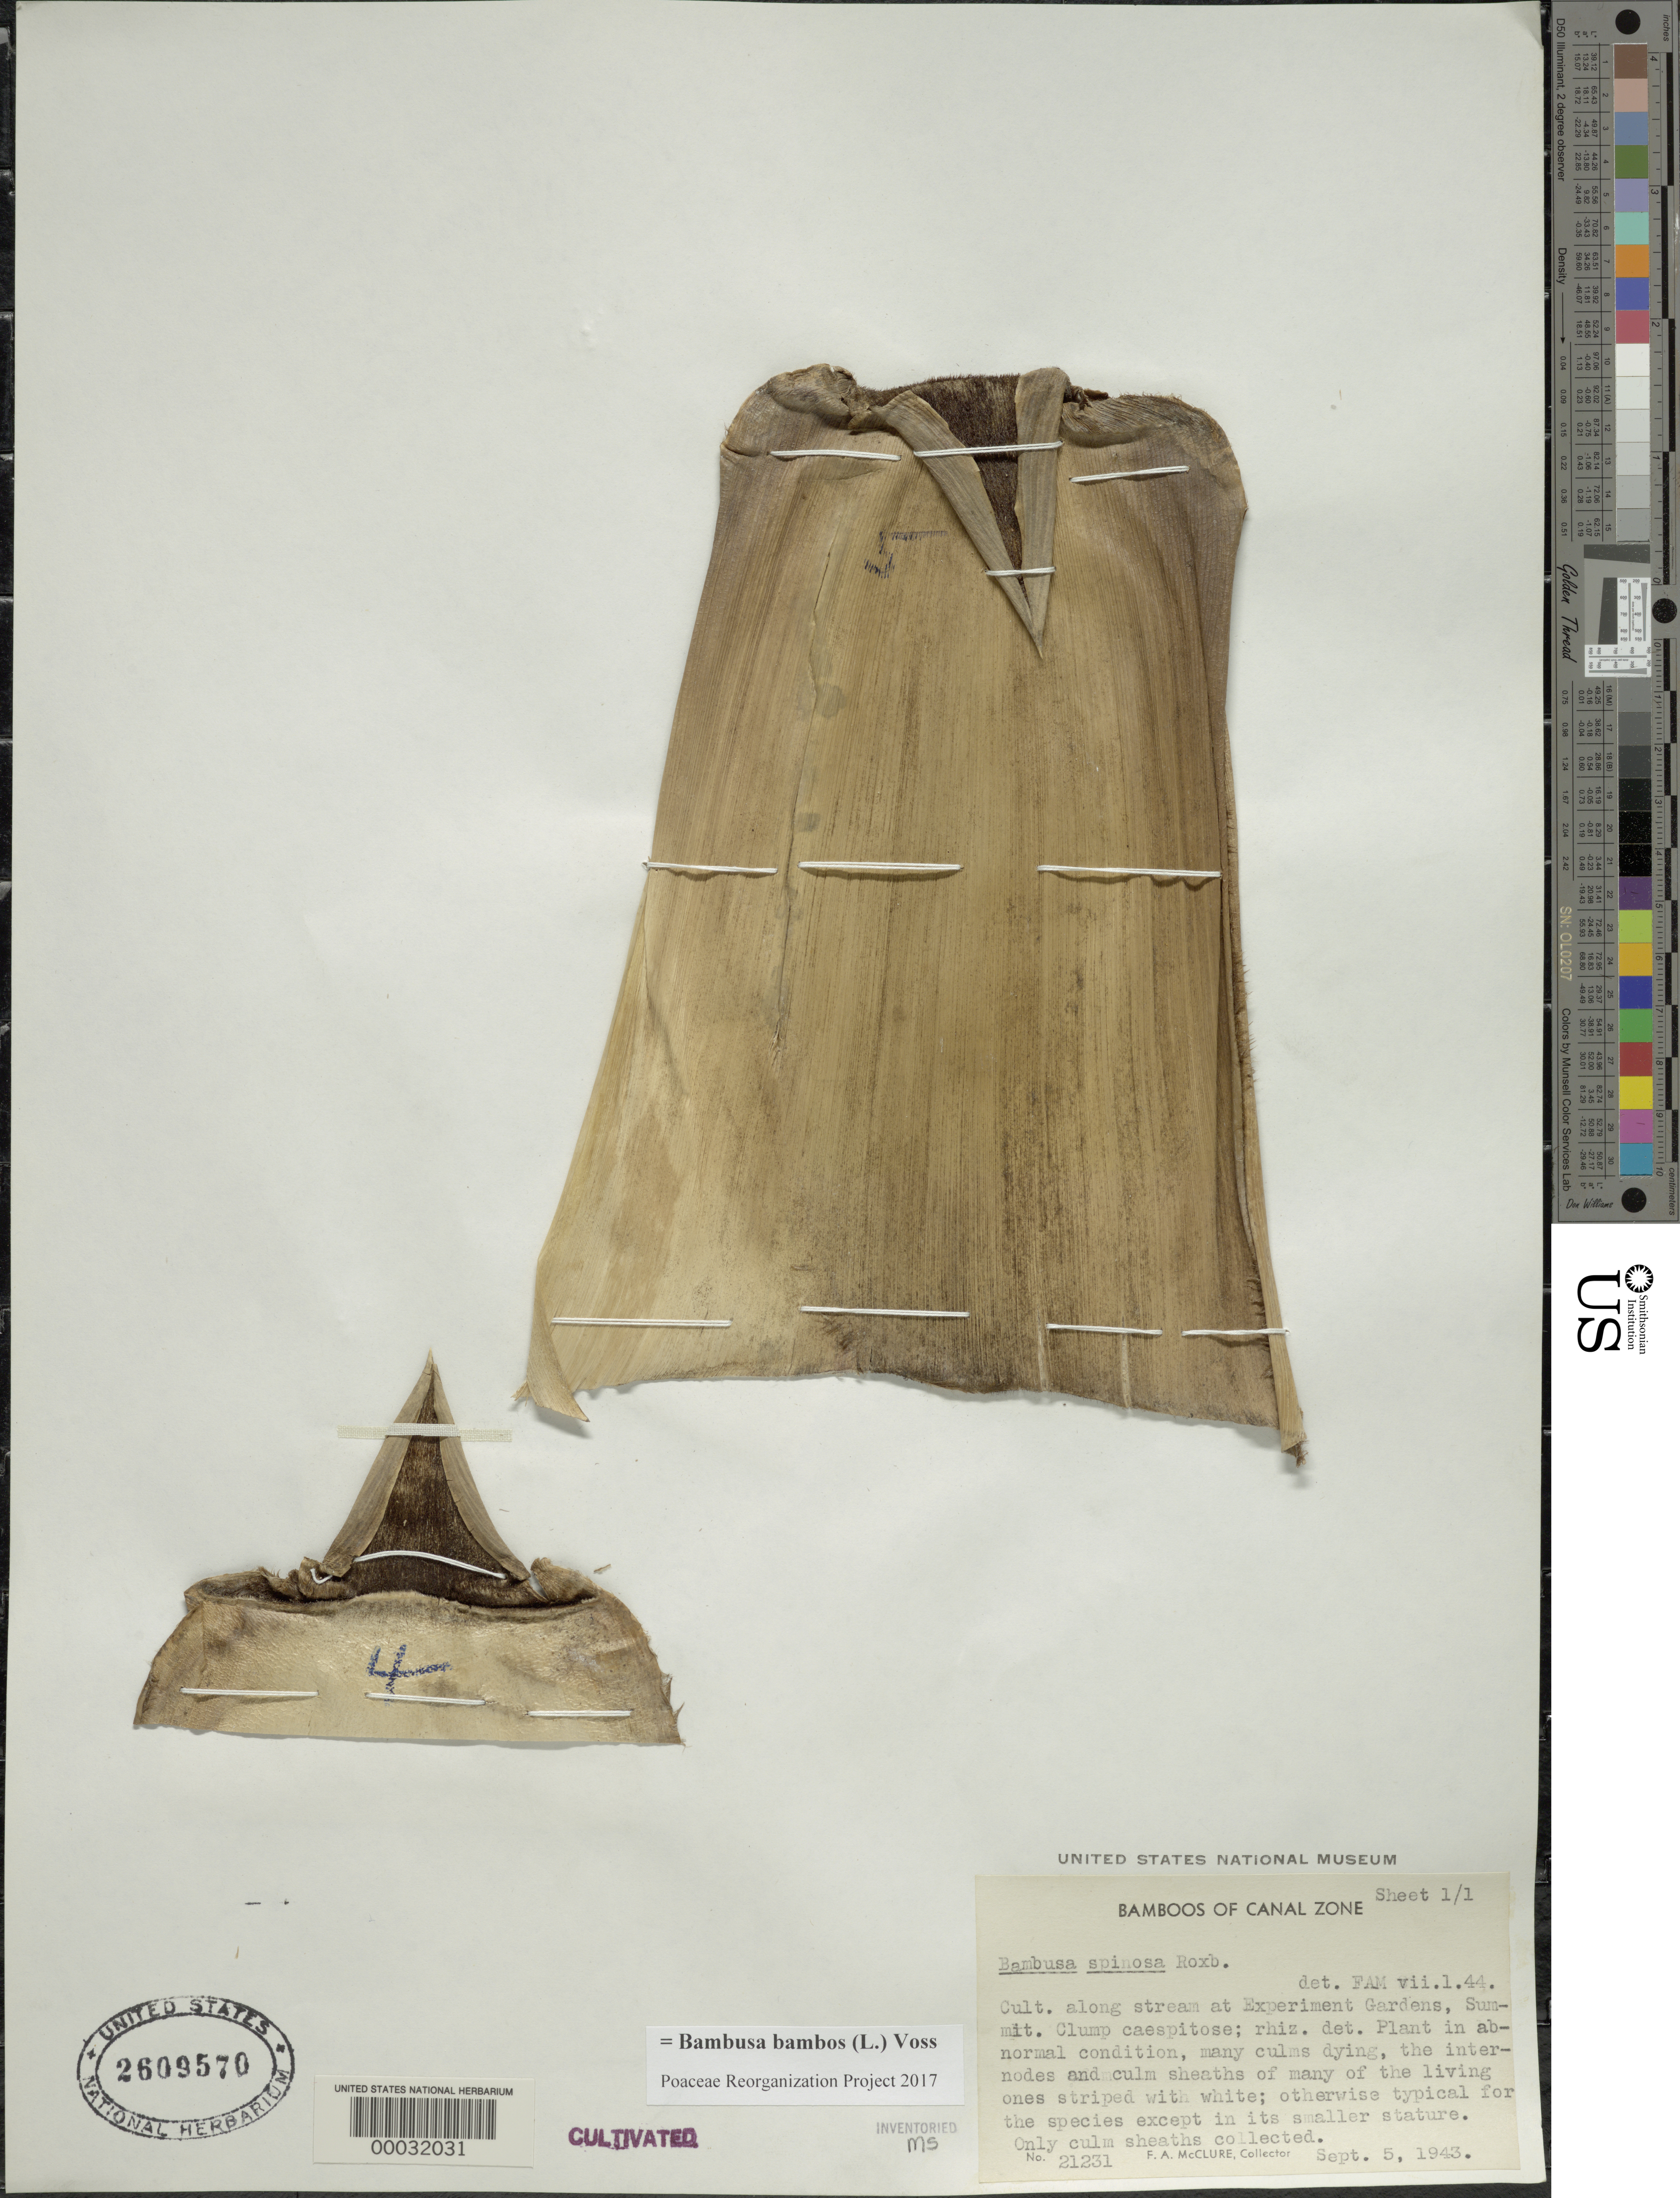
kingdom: Plantae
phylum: Tracheophyta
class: Liliopsida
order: Poales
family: Poaceae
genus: Bambusa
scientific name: Bambusa bambos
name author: (L.) Voss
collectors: F. A. McClure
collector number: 21231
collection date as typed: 05 Sep 1943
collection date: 1943-09-05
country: Panama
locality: Esperimental Gardens-summit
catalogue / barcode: US 2609570